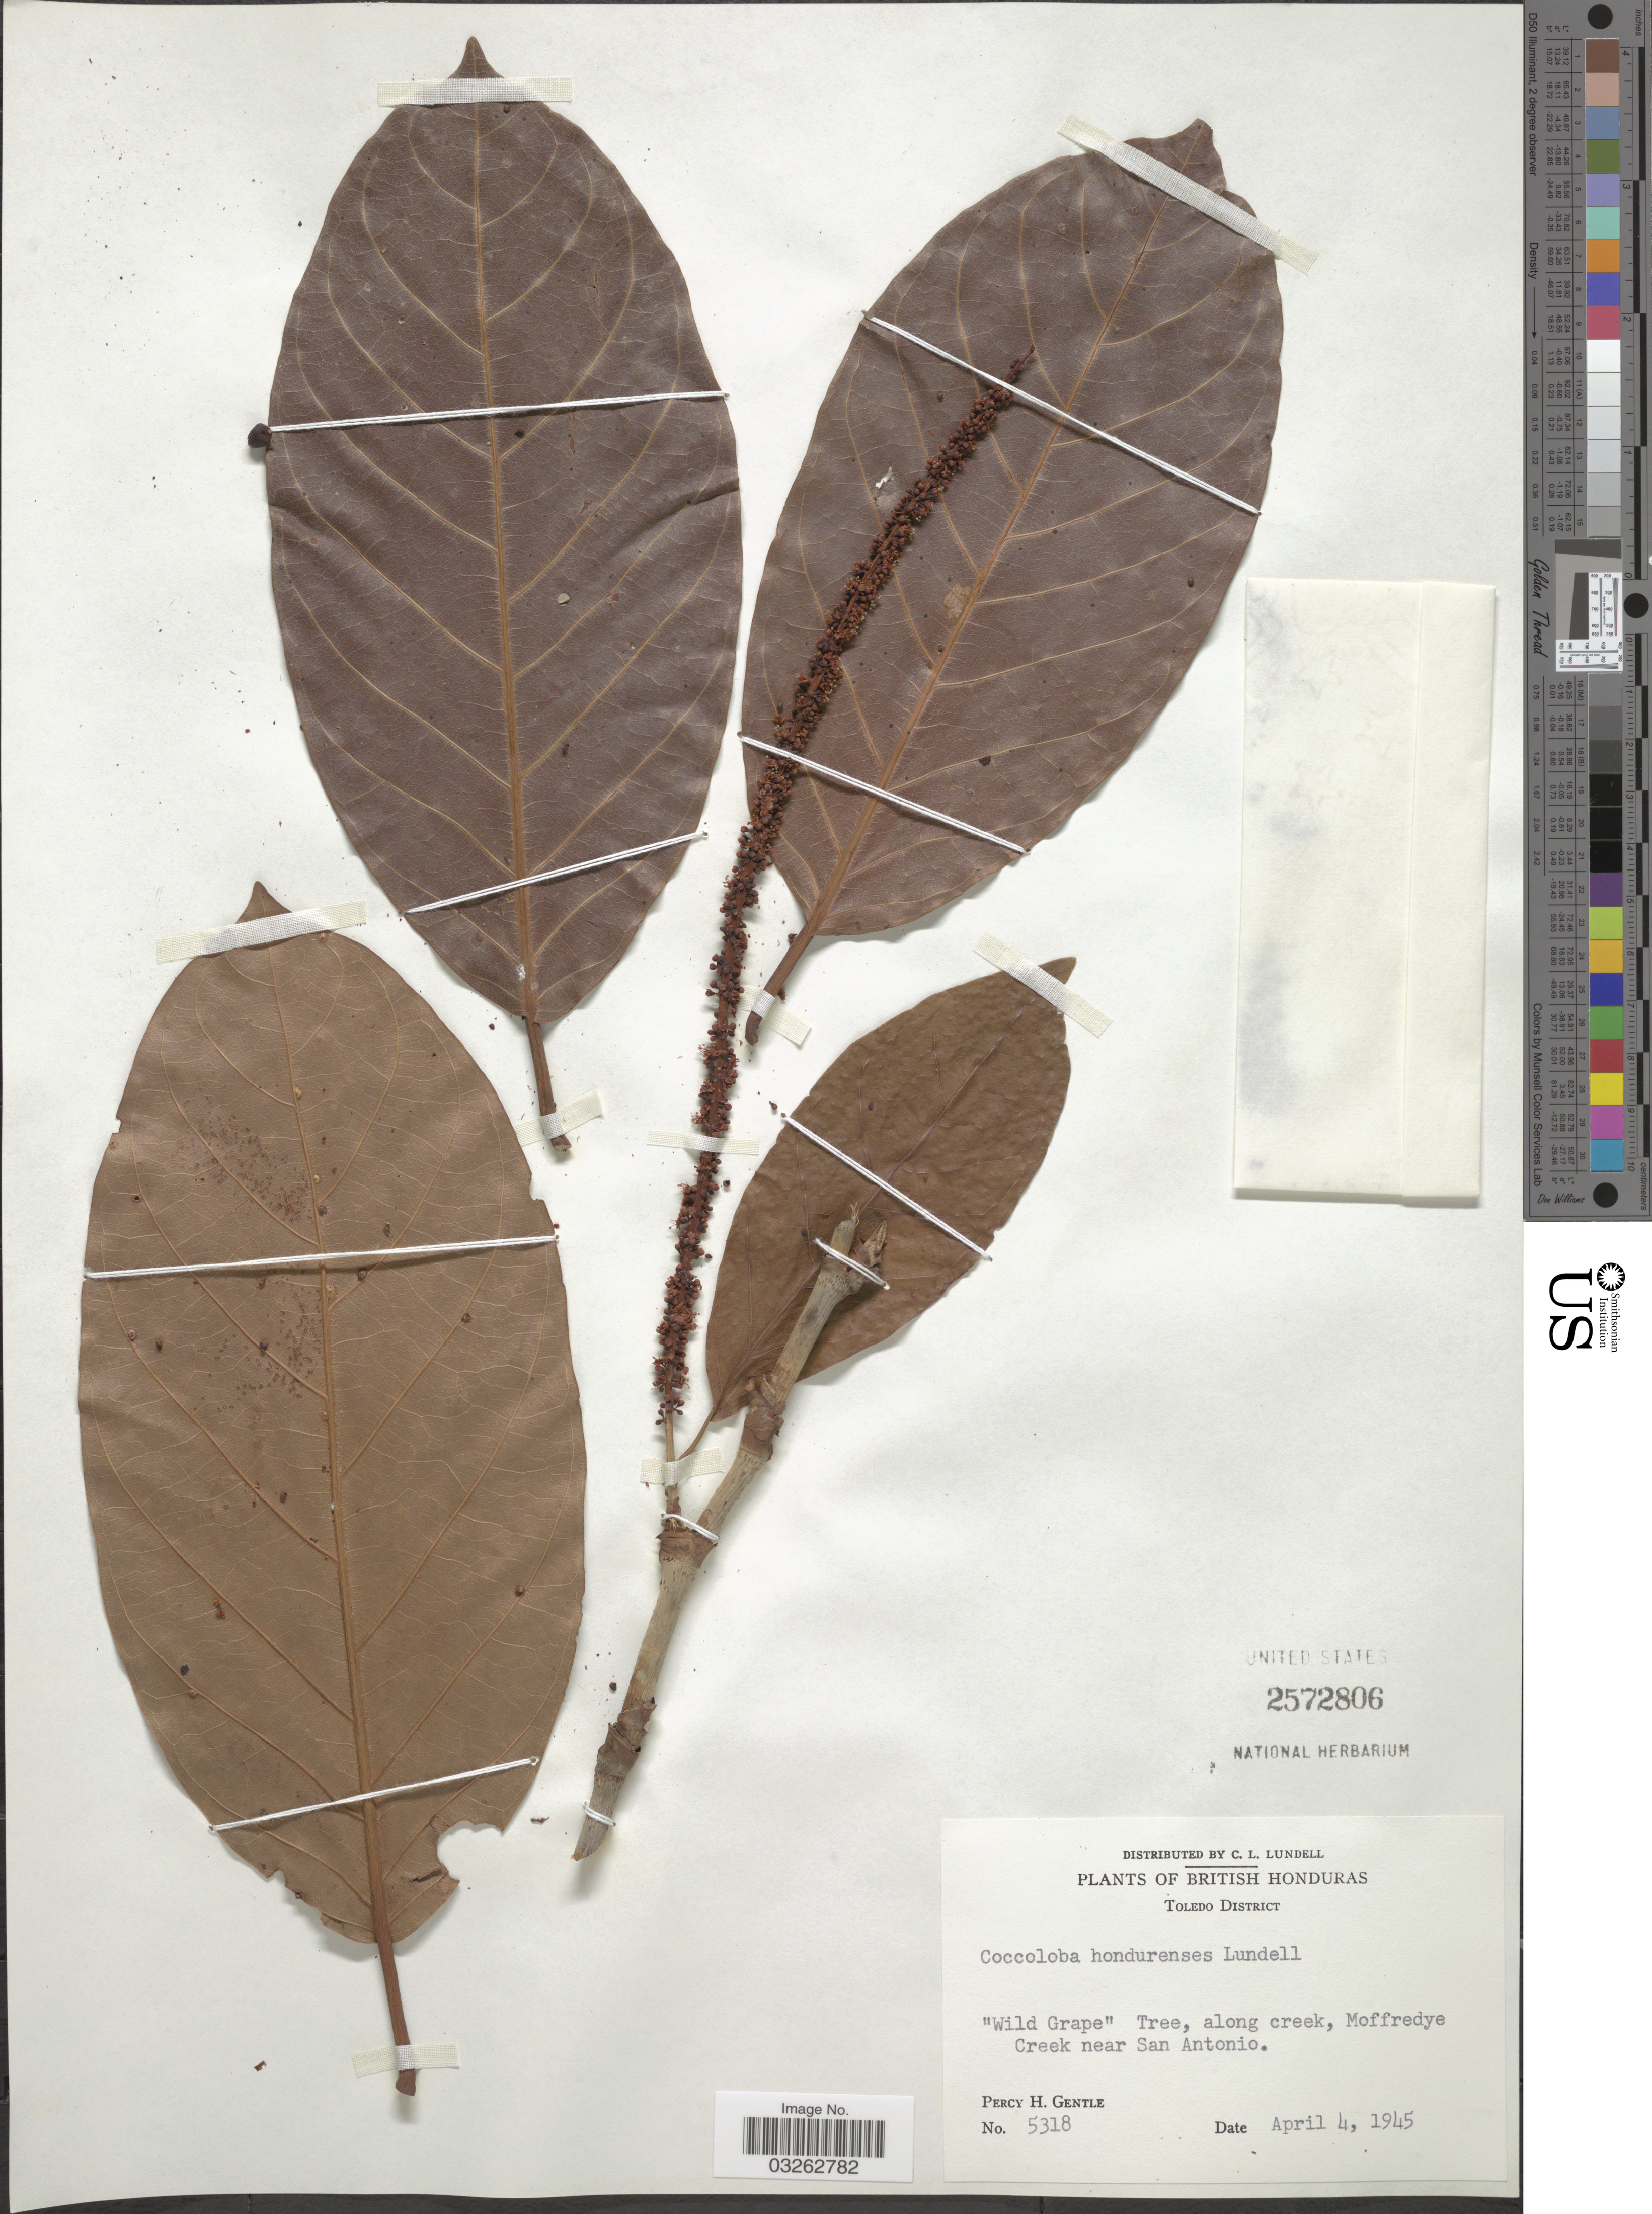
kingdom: Plantae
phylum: Tracheophyta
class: Magnoliopsida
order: Caryophyllales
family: Polygonaceae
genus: Coccoloba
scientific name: Coccoloba hondurensis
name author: Lundell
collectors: P. H. Gentle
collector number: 5318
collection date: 1945-04-04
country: Belize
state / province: Toledo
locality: British Honduras, Toledo District. Along creek, Moffredye Creek near San Antonio.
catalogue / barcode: US 2572806